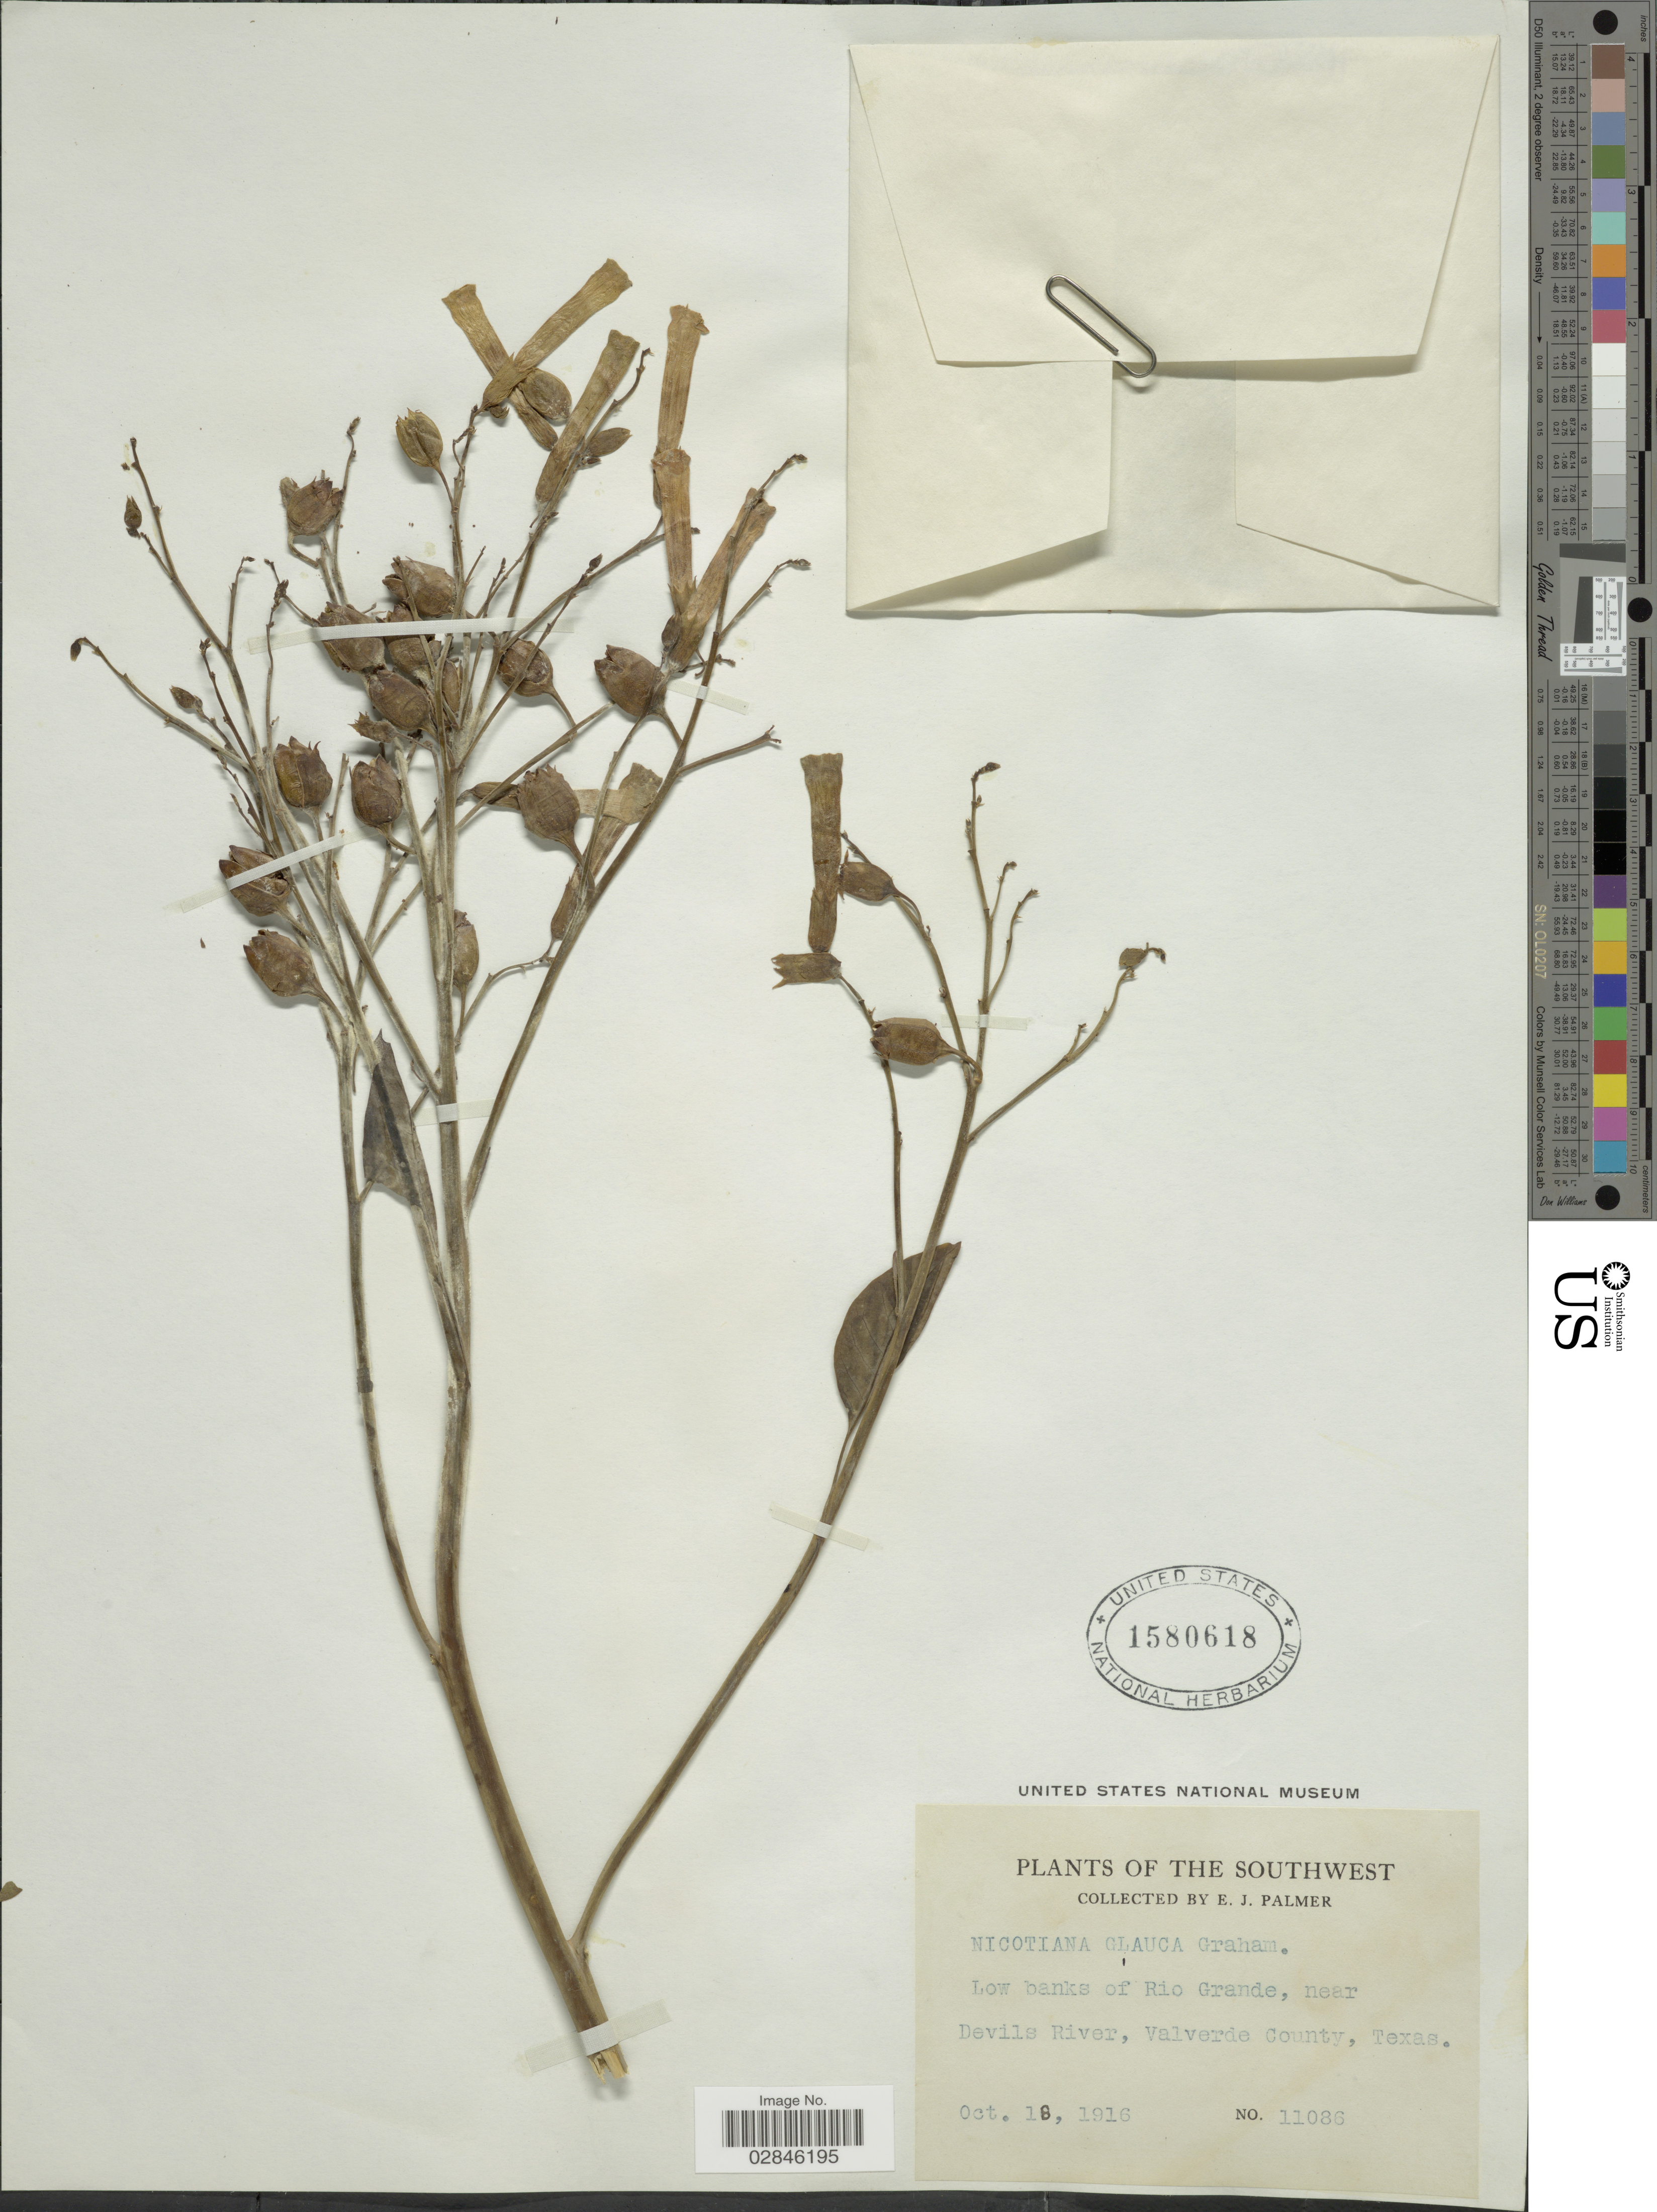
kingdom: Plantae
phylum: Tracheophyta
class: Magnoliopsida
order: Solanales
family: Solanaceae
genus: Nicotiana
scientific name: Nicotiana glauca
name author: Graham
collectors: E. J. Palmer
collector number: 11086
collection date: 1916-10-18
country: United States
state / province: Texas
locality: The Southwest, Low banks of Rio Grande, near Devils River, Valverde County.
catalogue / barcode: US 1580618